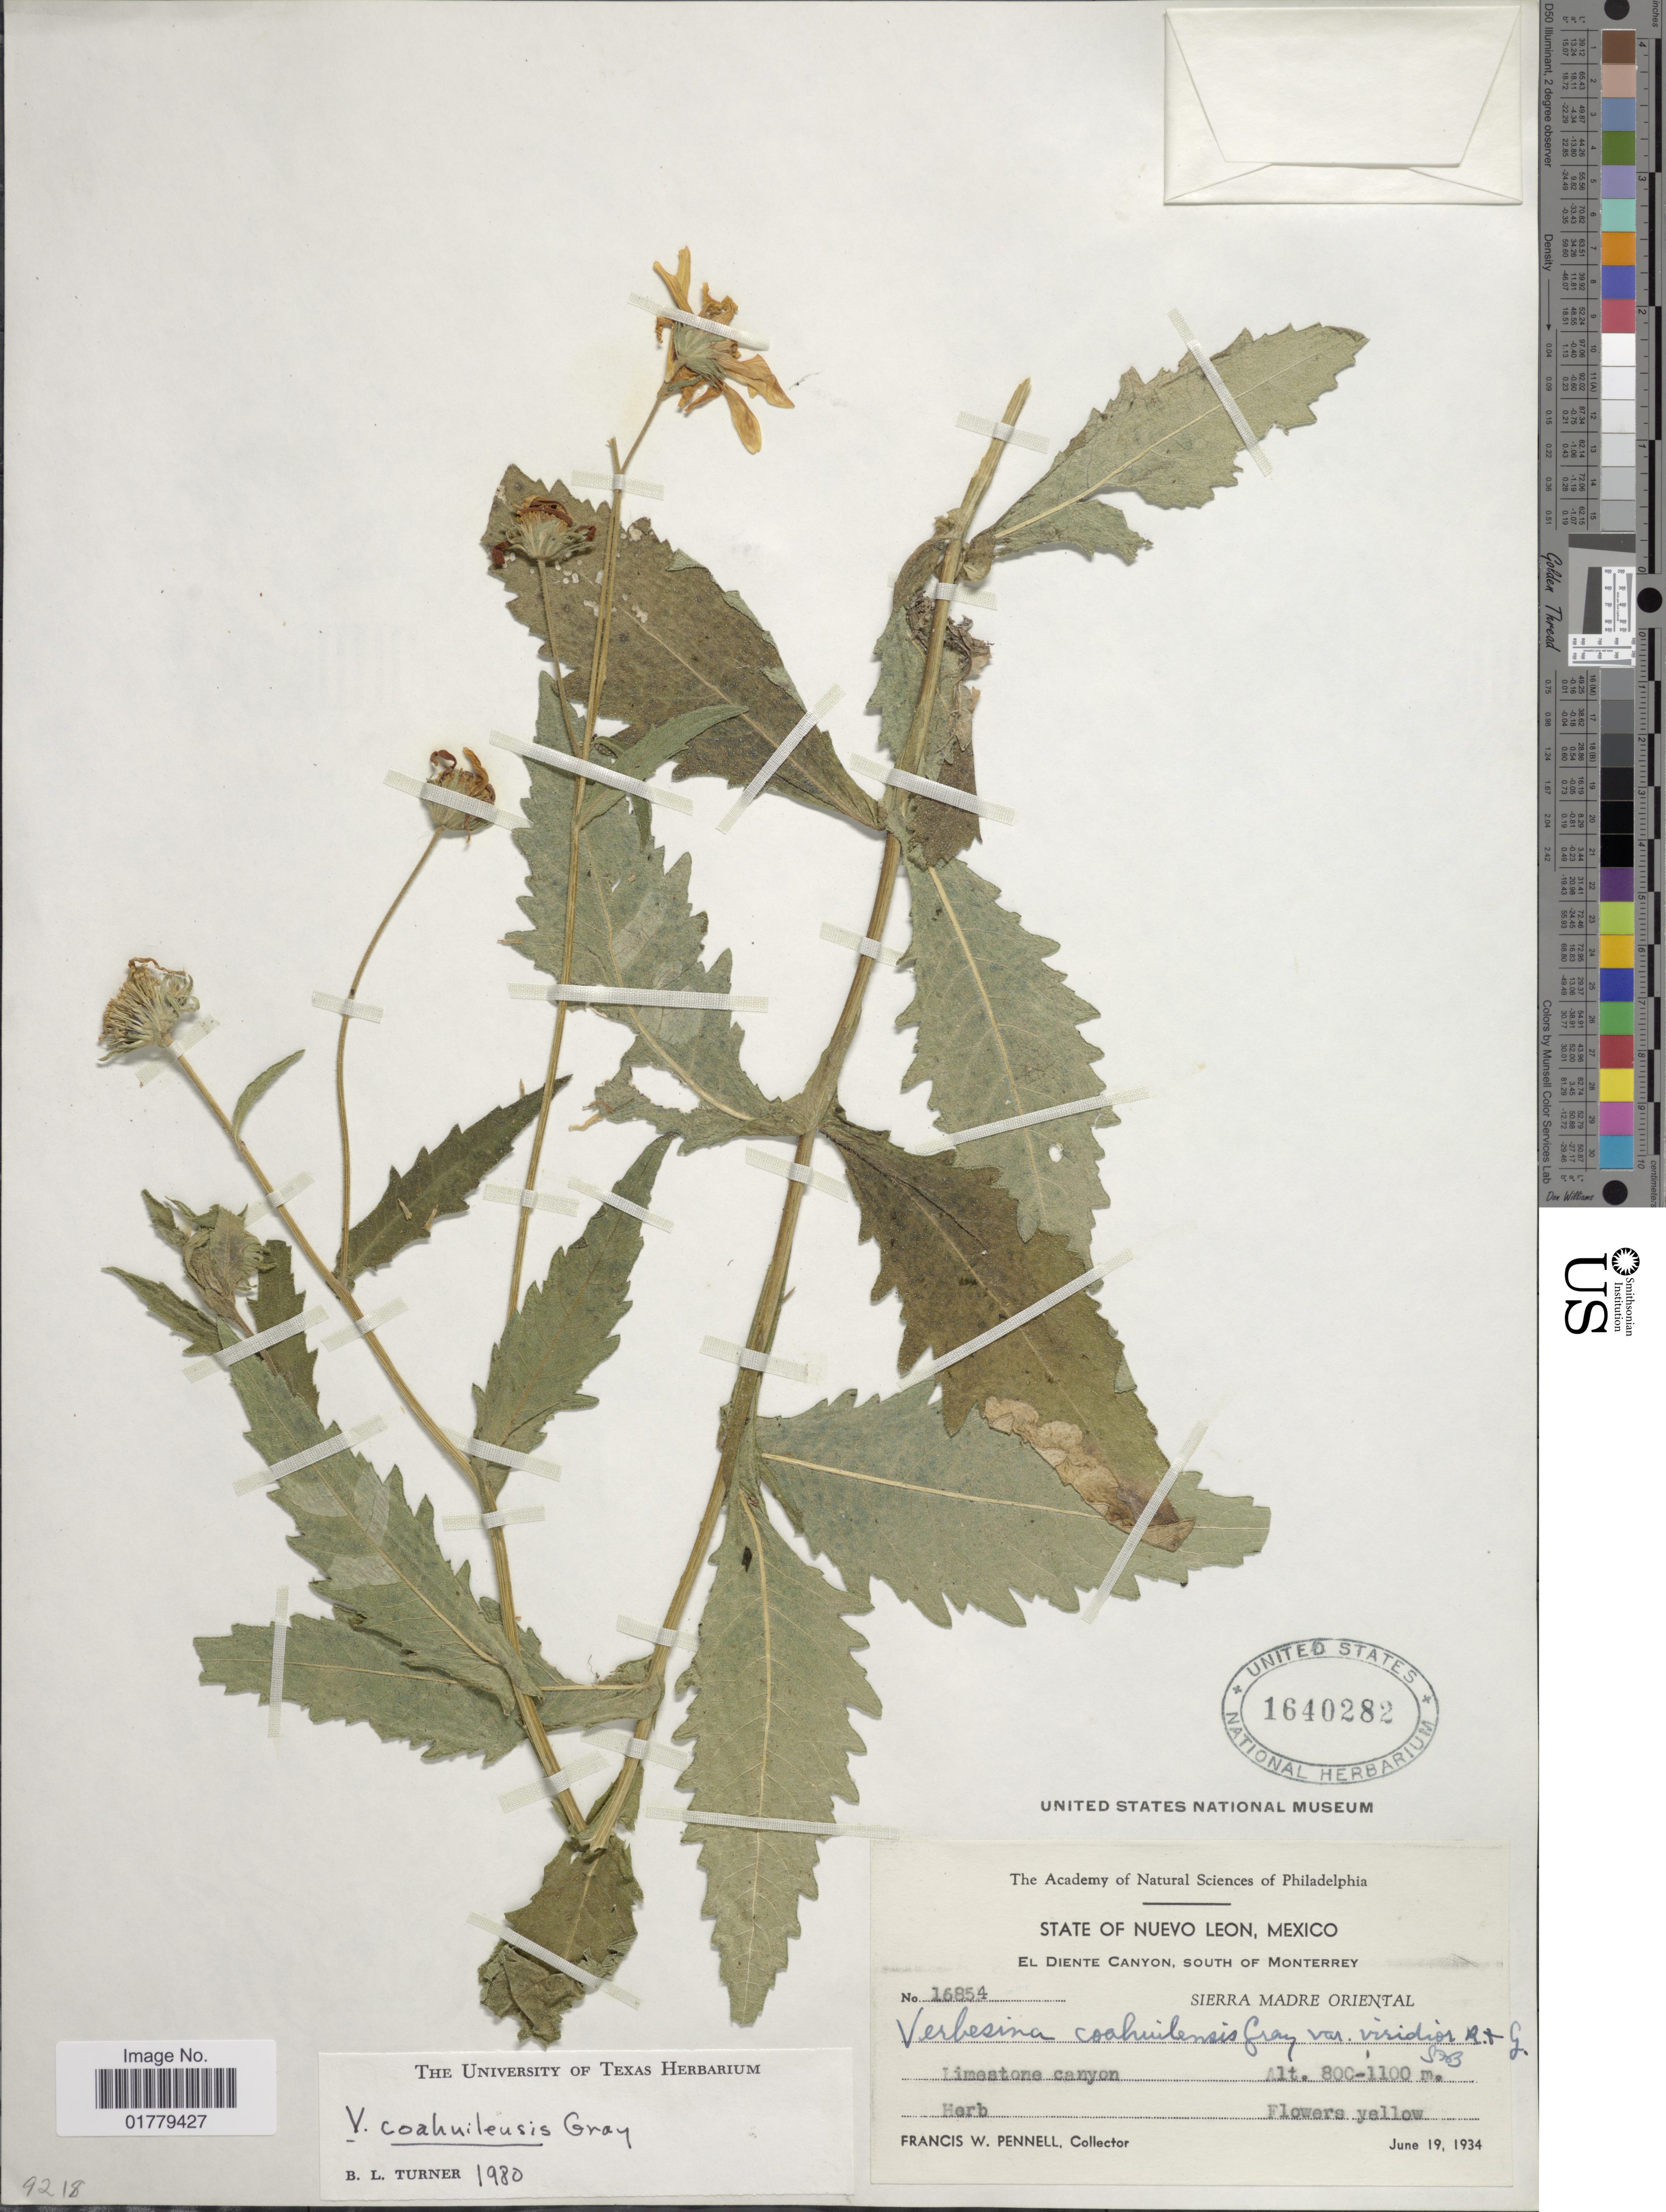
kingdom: Plantae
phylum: Tracheophyta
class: Magnoliopsida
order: Asterales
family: Asteraceae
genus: Verbesina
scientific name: Verbesina coahuilensis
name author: A. Gray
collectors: F. W. Pennell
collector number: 16854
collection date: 1934-06-19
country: Mexico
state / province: Nuevo León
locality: State of Nuevo Leon, Mexico. El Diente Canyon, South of Monterrey. Sierra Madre Oriental. Limestone canyon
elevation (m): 800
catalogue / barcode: US 1640282